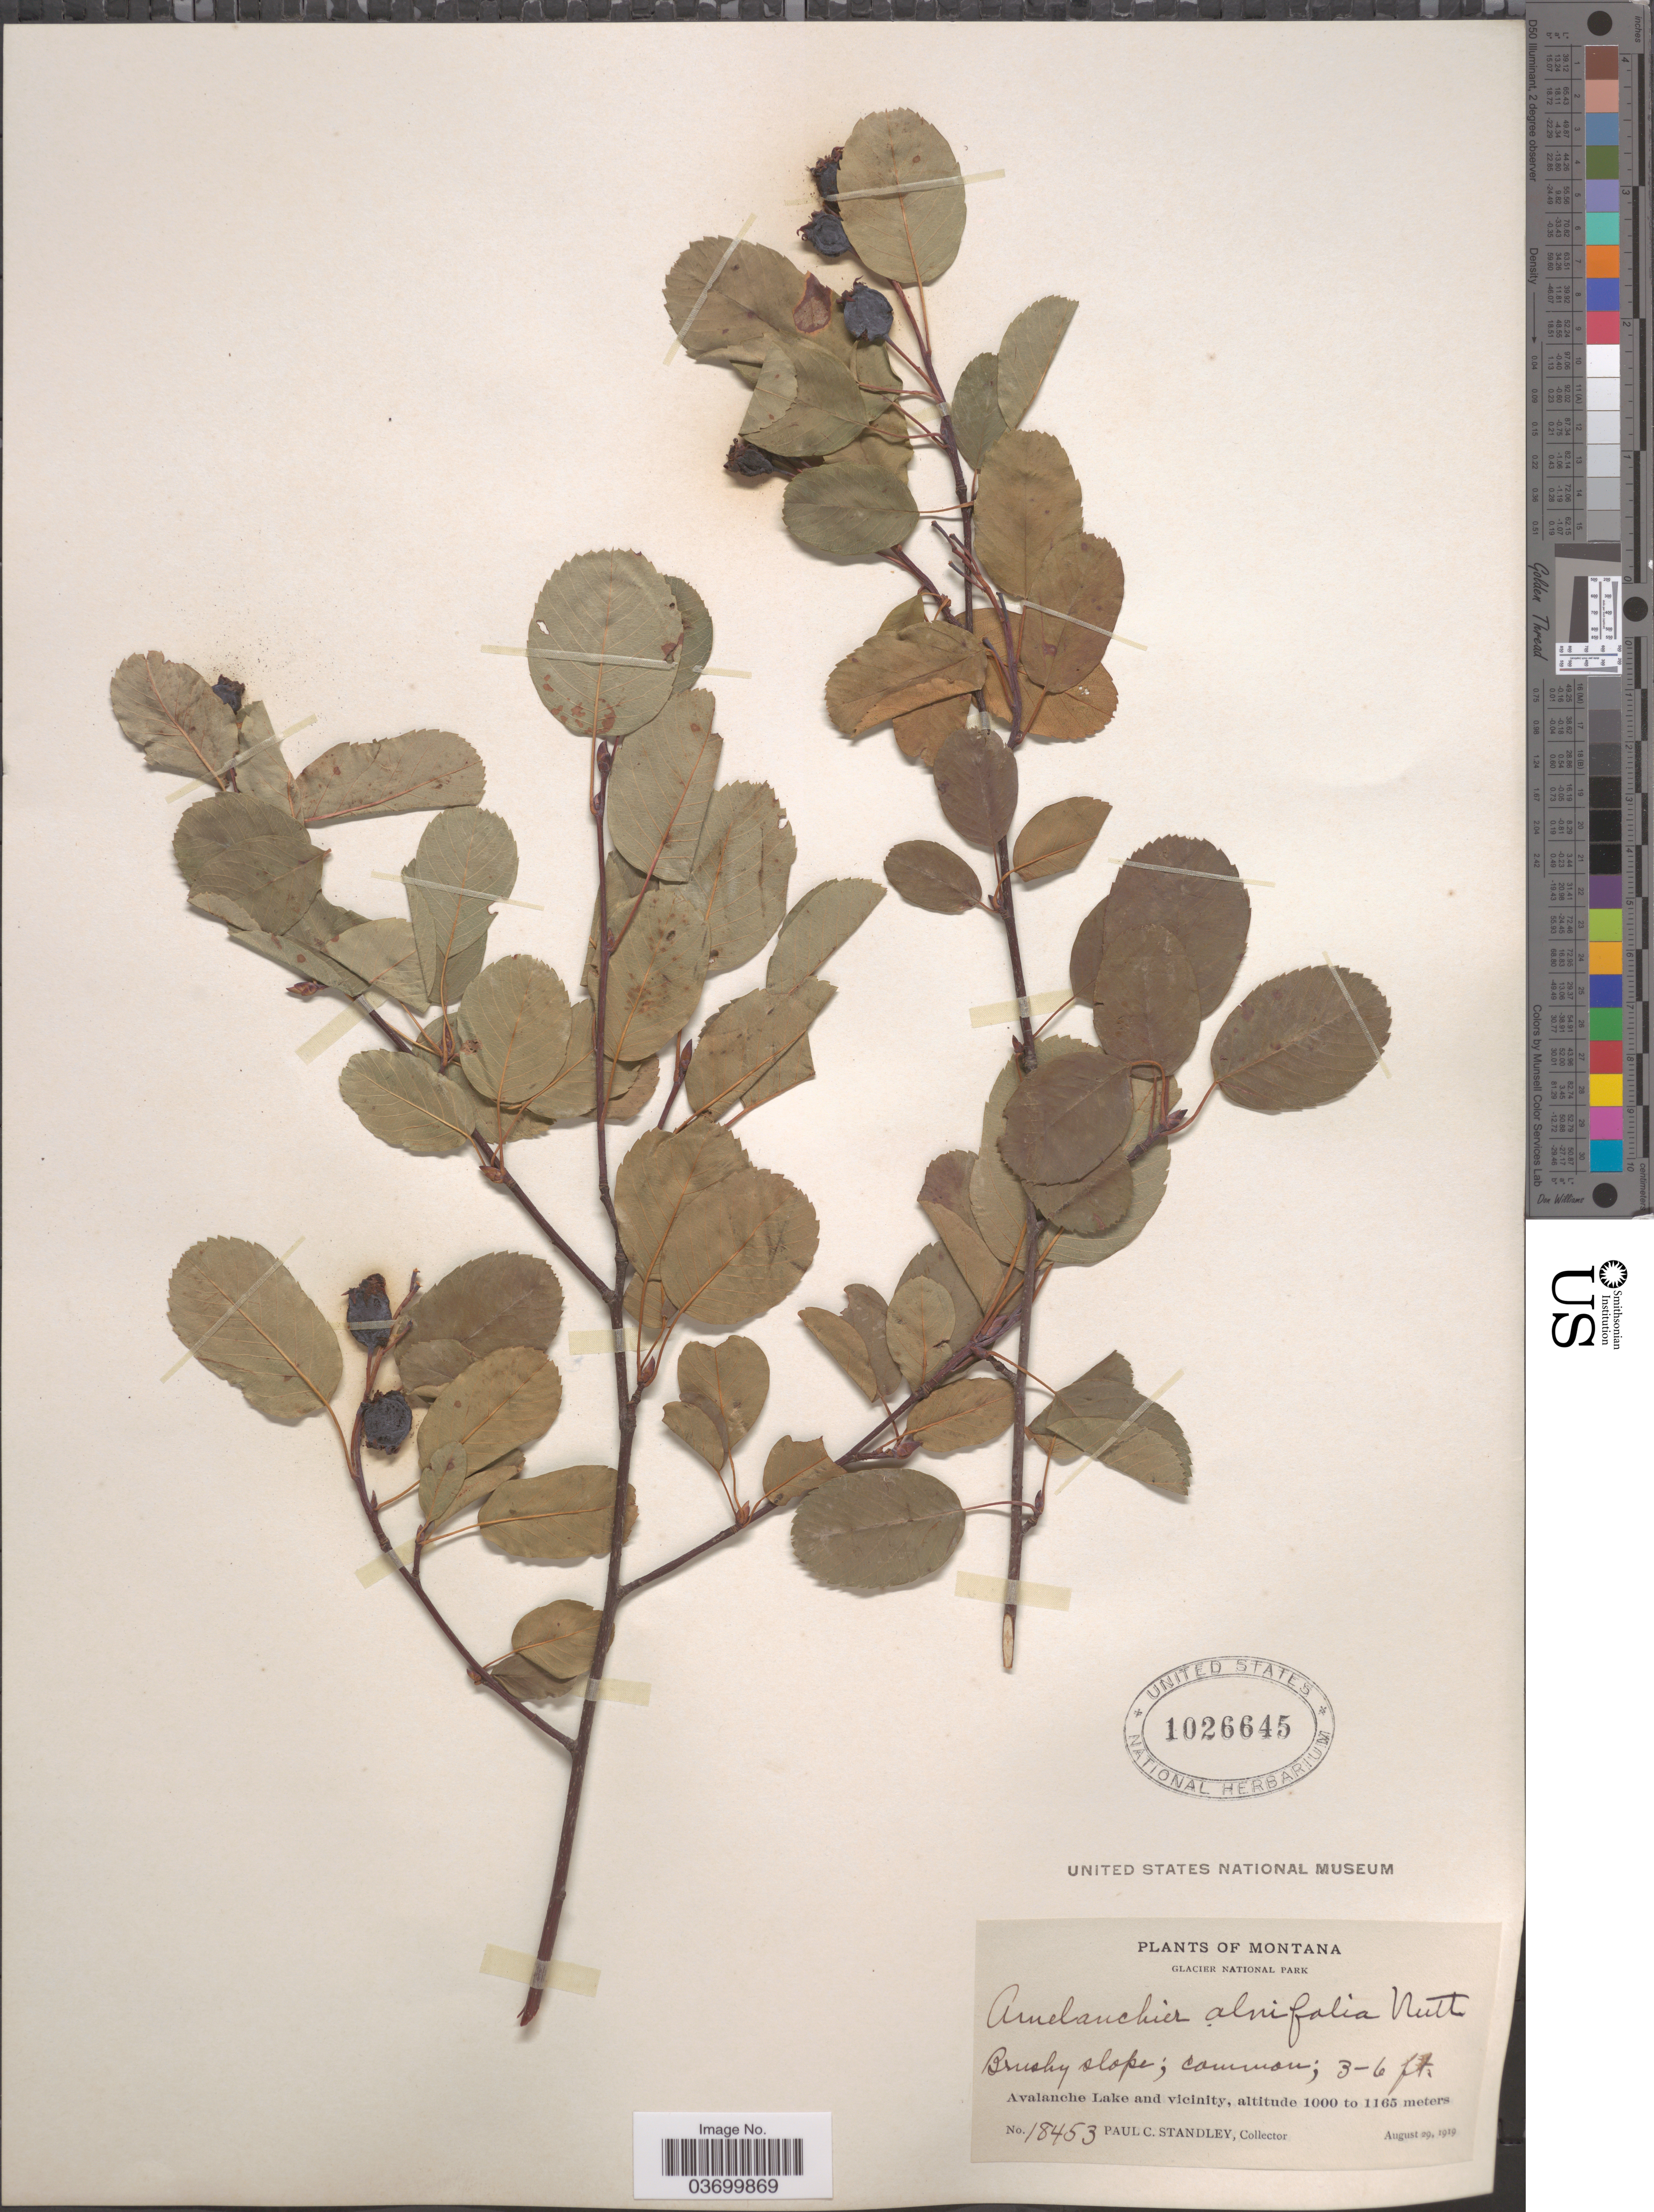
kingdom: Plantae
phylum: Tracheophyta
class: Magnoliopsida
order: Rosales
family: Rosaceae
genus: Amelanchier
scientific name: Amelanchier alnifolia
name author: (Nutt.) Nutt. ex M. Roem.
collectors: P. C. Standley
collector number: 18453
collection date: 1919-08-29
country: United States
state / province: Montana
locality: Glacier National Park. Avalanche Lake and vicinity.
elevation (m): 1000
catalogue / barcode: US 1026645